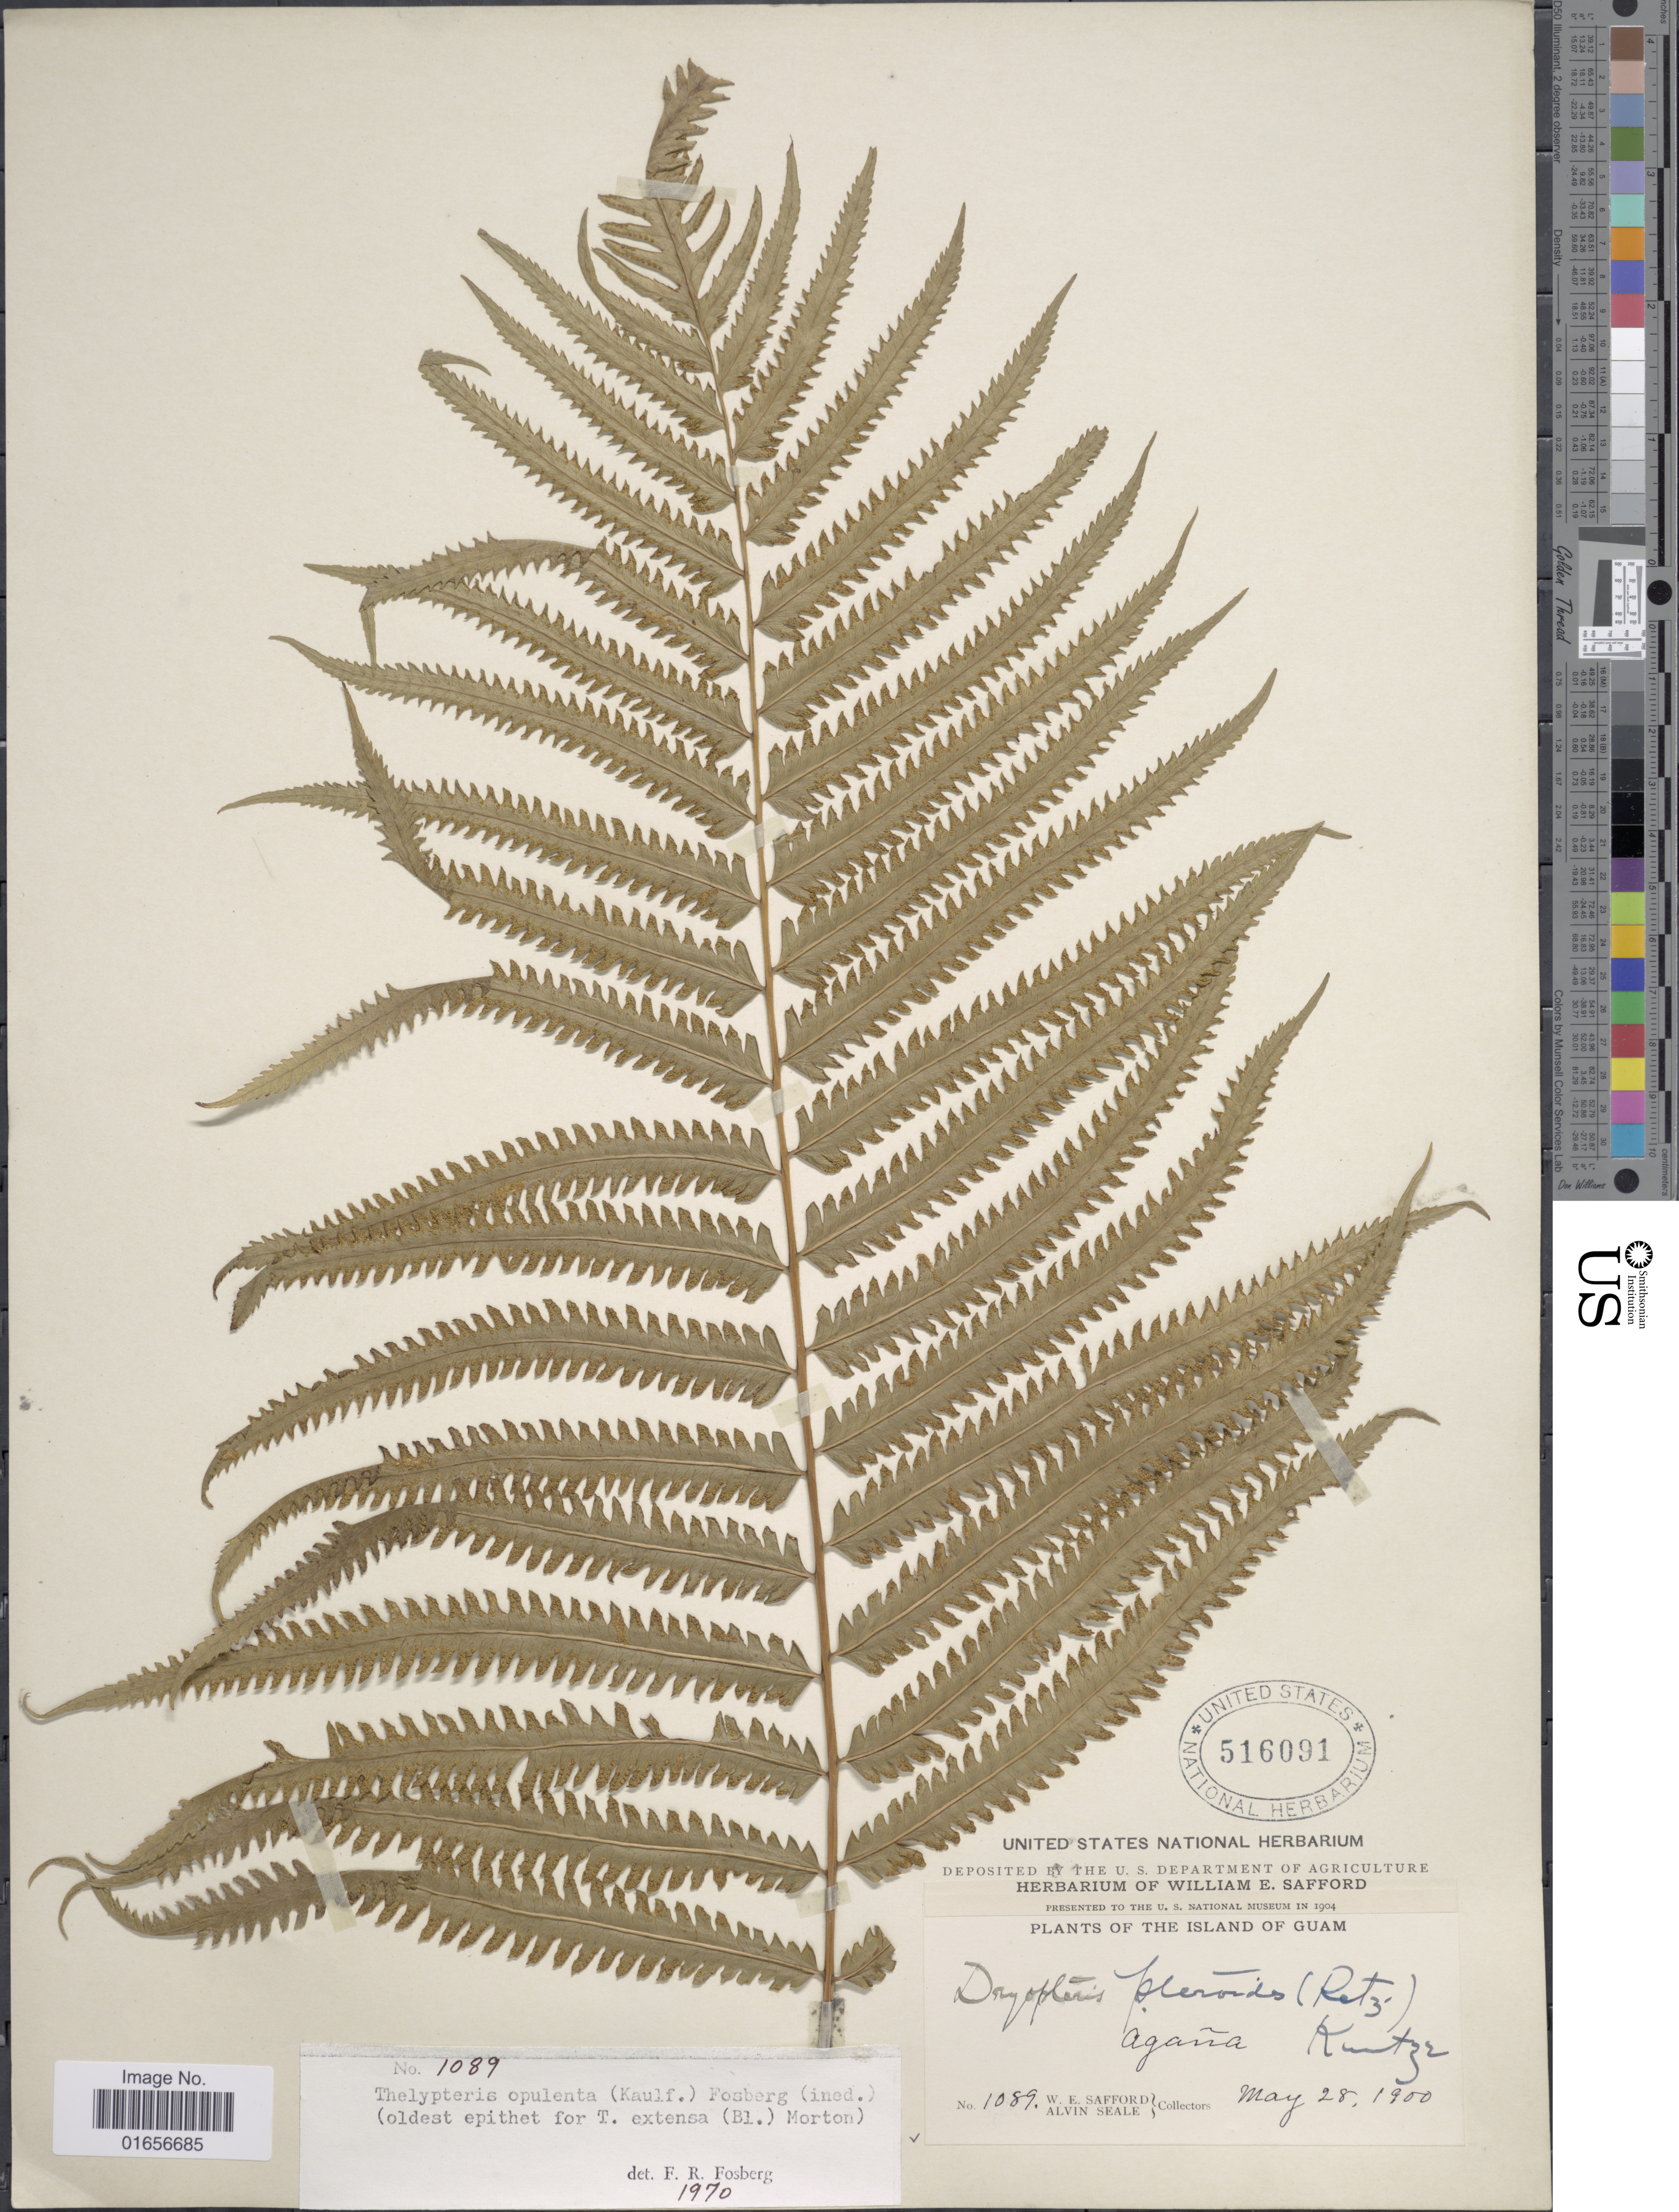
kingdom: Plantae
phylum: Tracheophyta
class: Polypodiopsida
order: Polypodiales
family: Thelypteridaceae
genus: Amphineuron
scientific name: Amphineuron opulentum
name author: (Kaulf.) Holttum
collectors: W. E. Safford & A. Seale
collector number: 1089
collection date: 1900-05-28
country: Guam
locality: The Island of Guam, Agaña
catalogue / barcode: US 516091